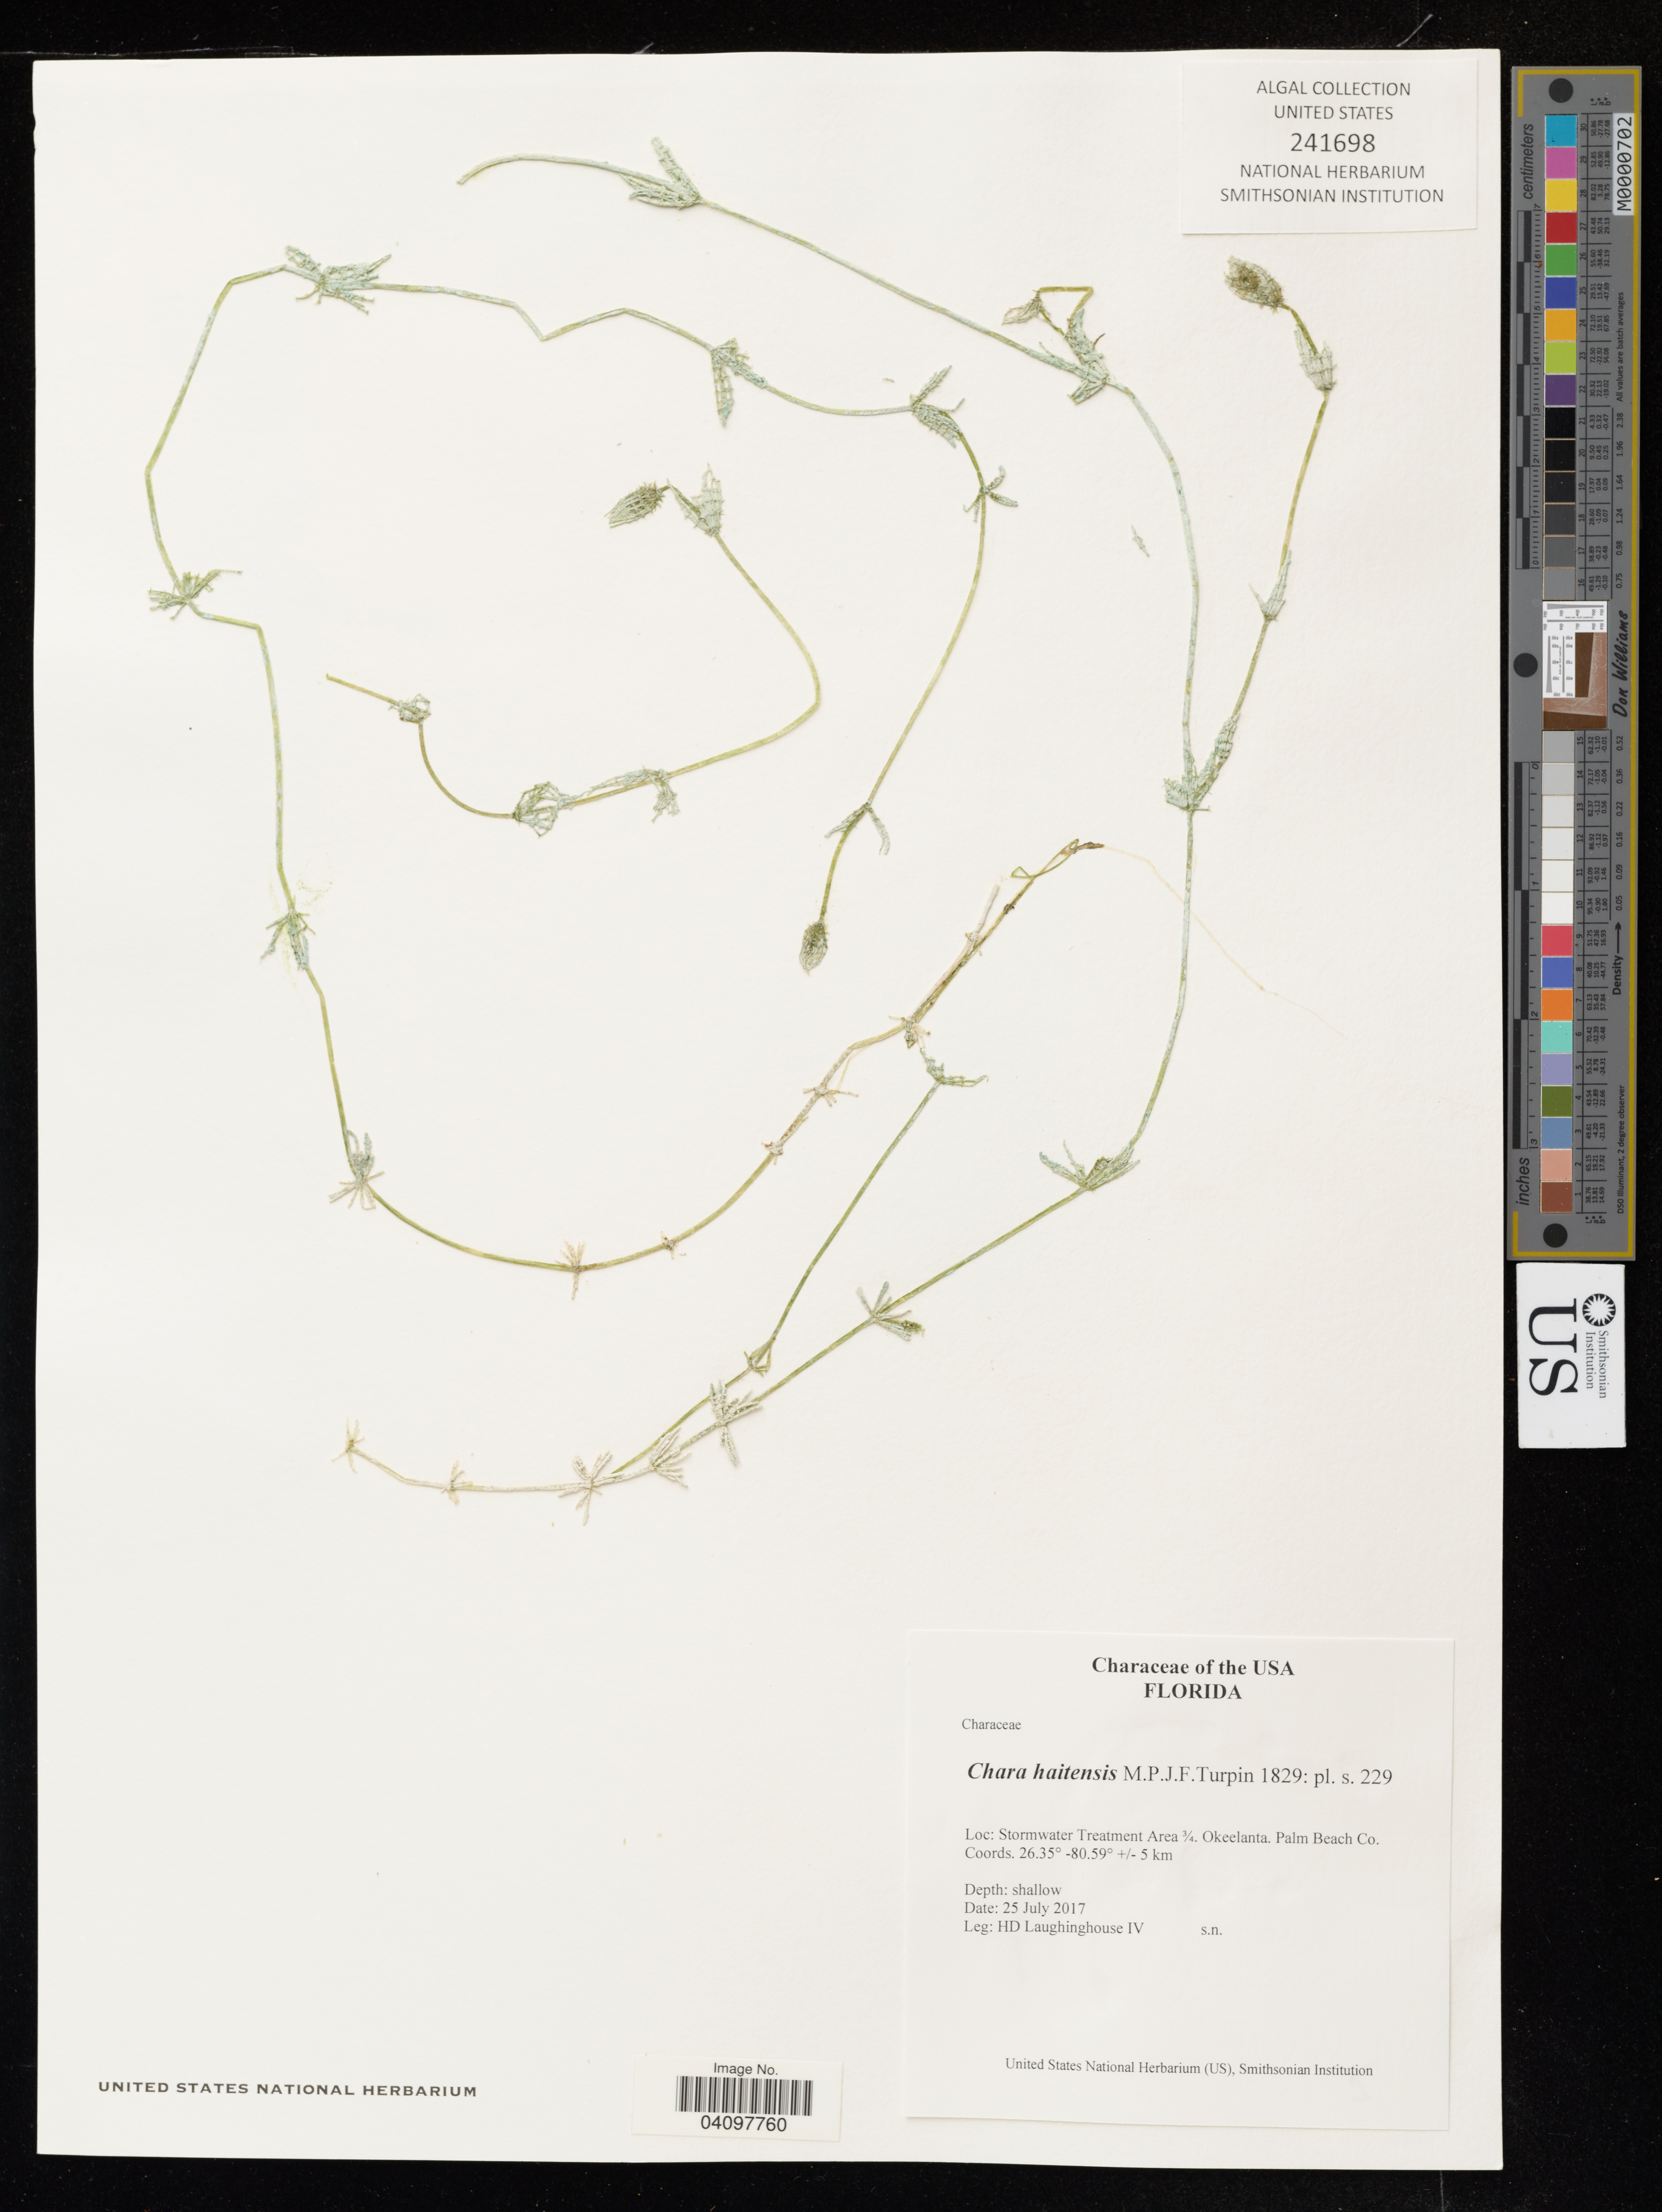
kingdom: Plantae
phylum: Charophyta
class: Charophyceae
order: Charales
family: Characeae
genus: Chara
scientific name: Chara haitensis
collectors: H. Laughinghouse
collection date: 2017-07-25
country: United States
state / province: Florida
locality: Stormwater Treatment Area 3/4. Okeelanta. Palm Beach Co.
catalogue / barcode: US 241698